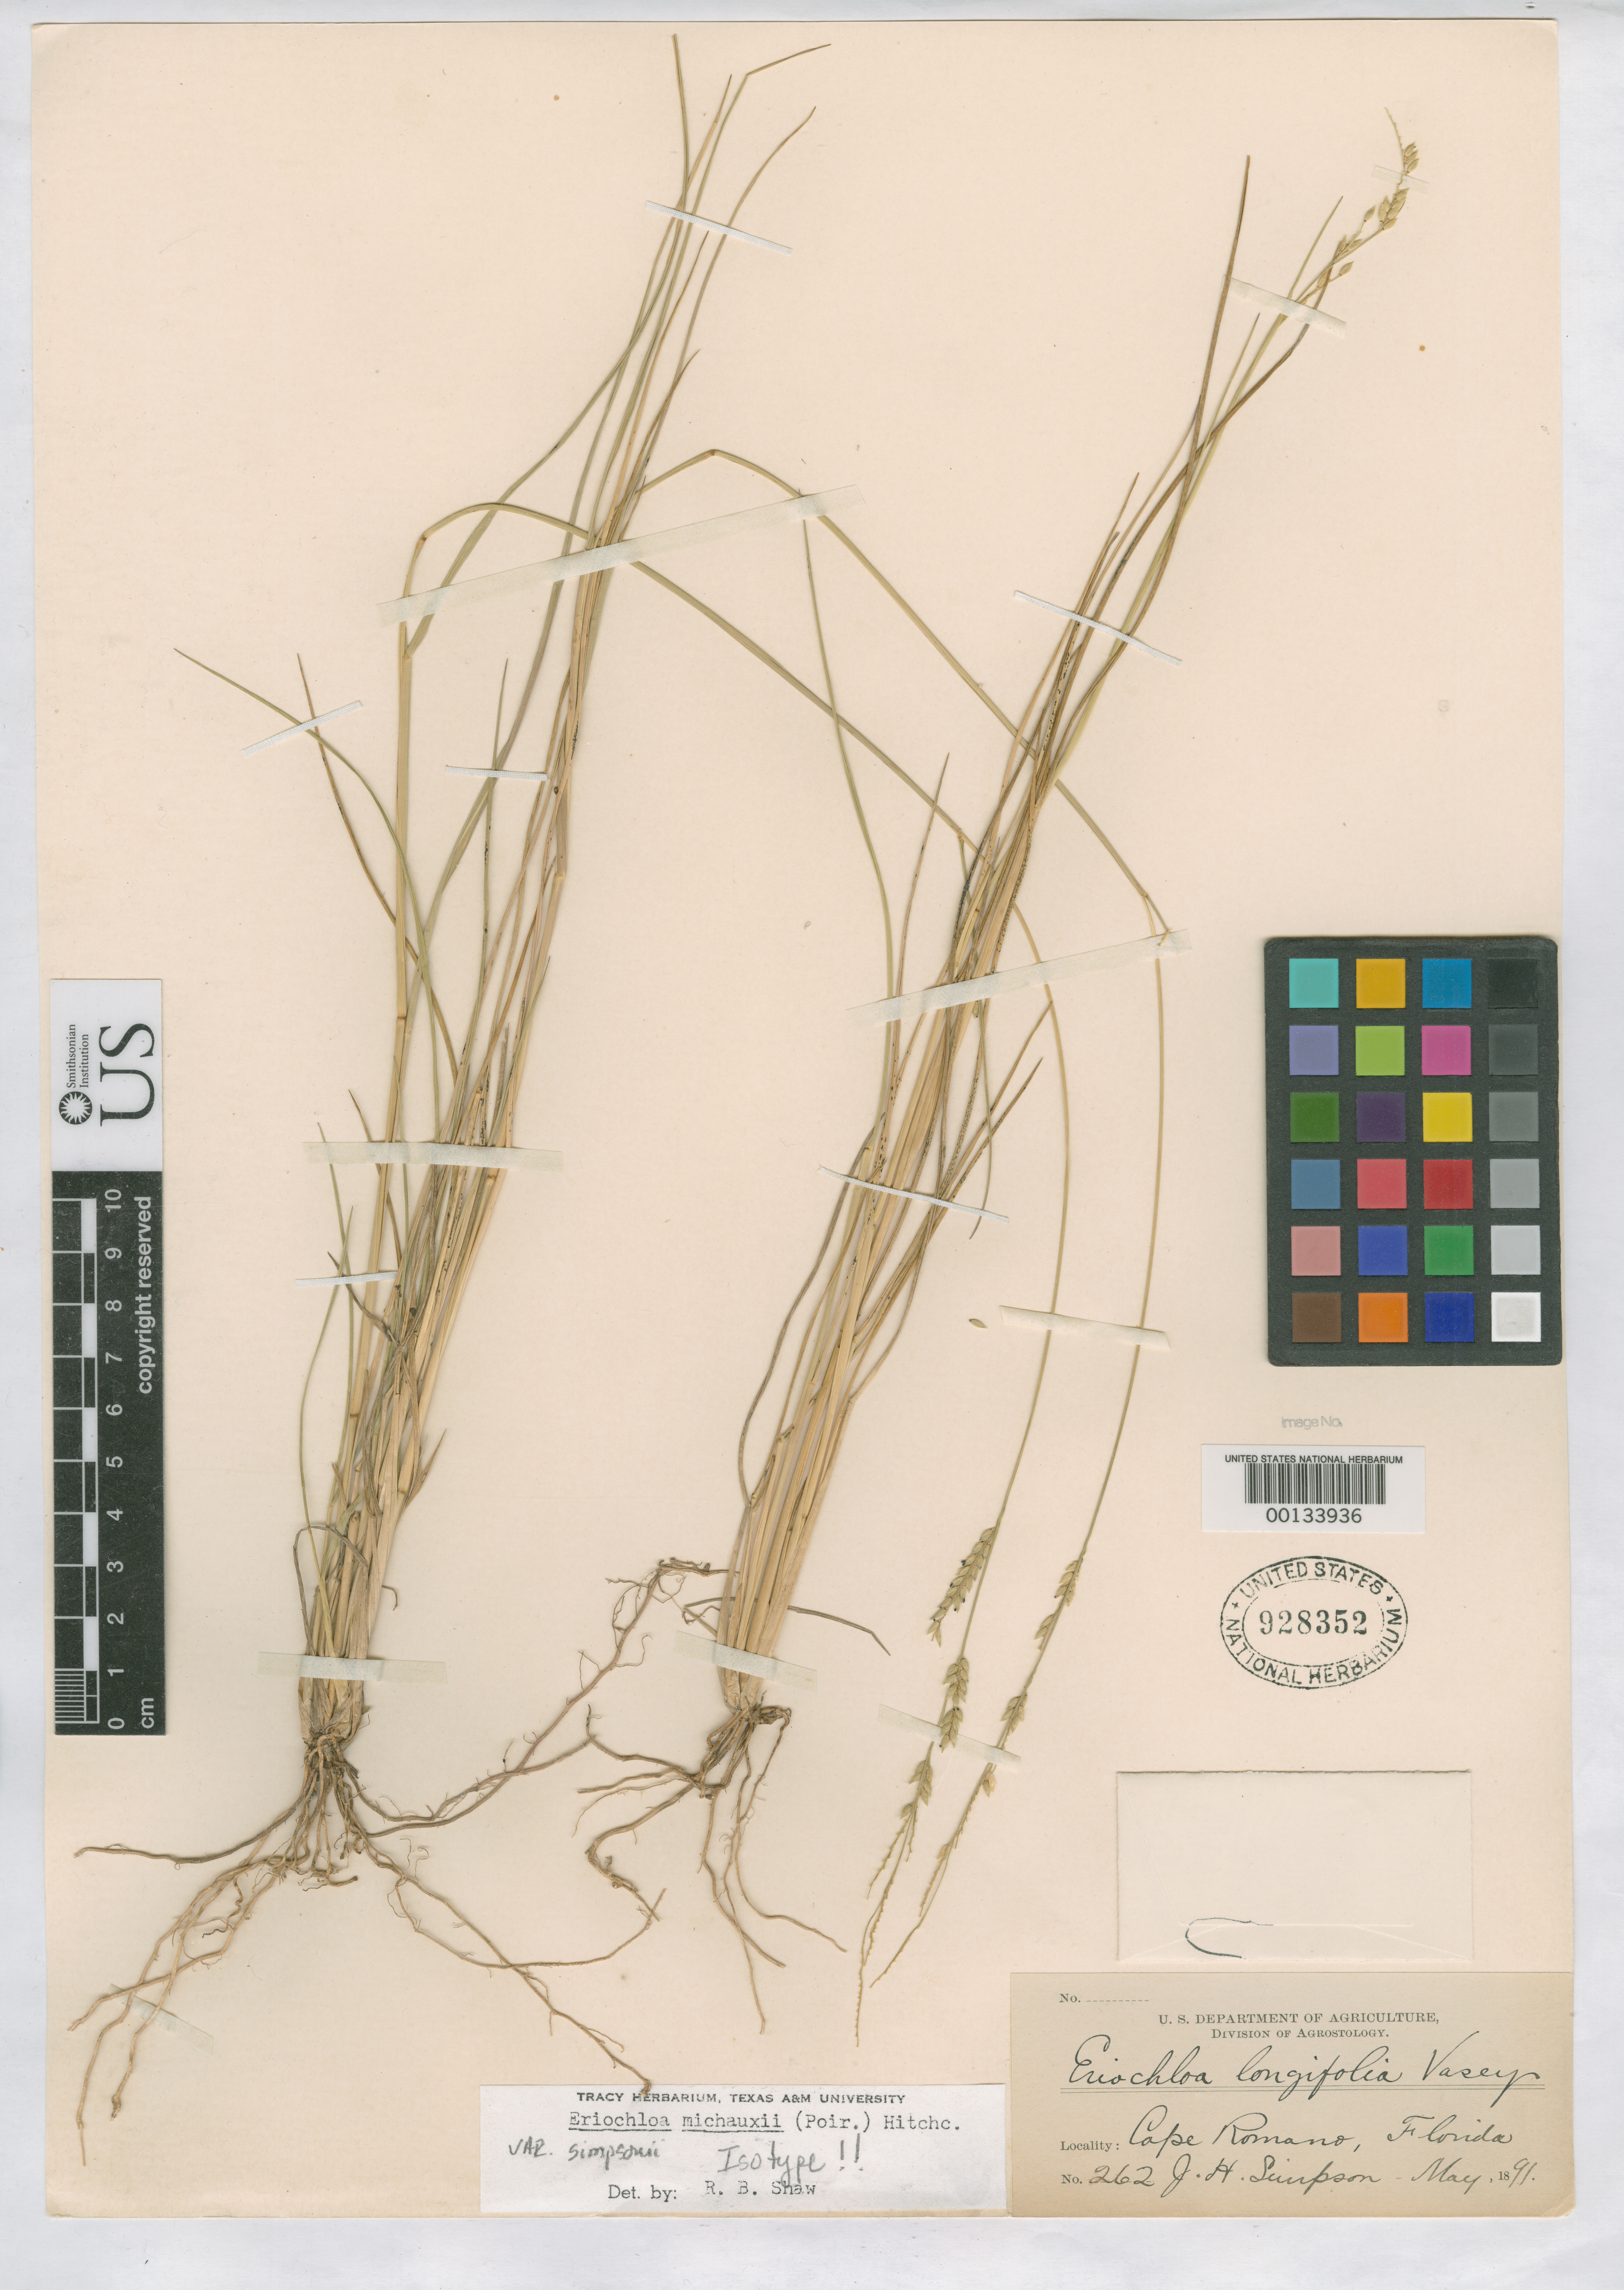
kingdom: Plantae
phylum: Tracheophyta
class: Liliopsida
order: Poales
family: Poaceae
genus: Eriochloa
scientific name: Eriochloa michauxii var. simpsonii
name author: Hitchc.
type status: Isotype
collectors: J. H. Simpson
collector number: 262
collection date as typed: May 1891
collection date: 1891-05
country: United States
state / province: Florida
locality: Cape Romano.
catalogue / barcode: US 928352